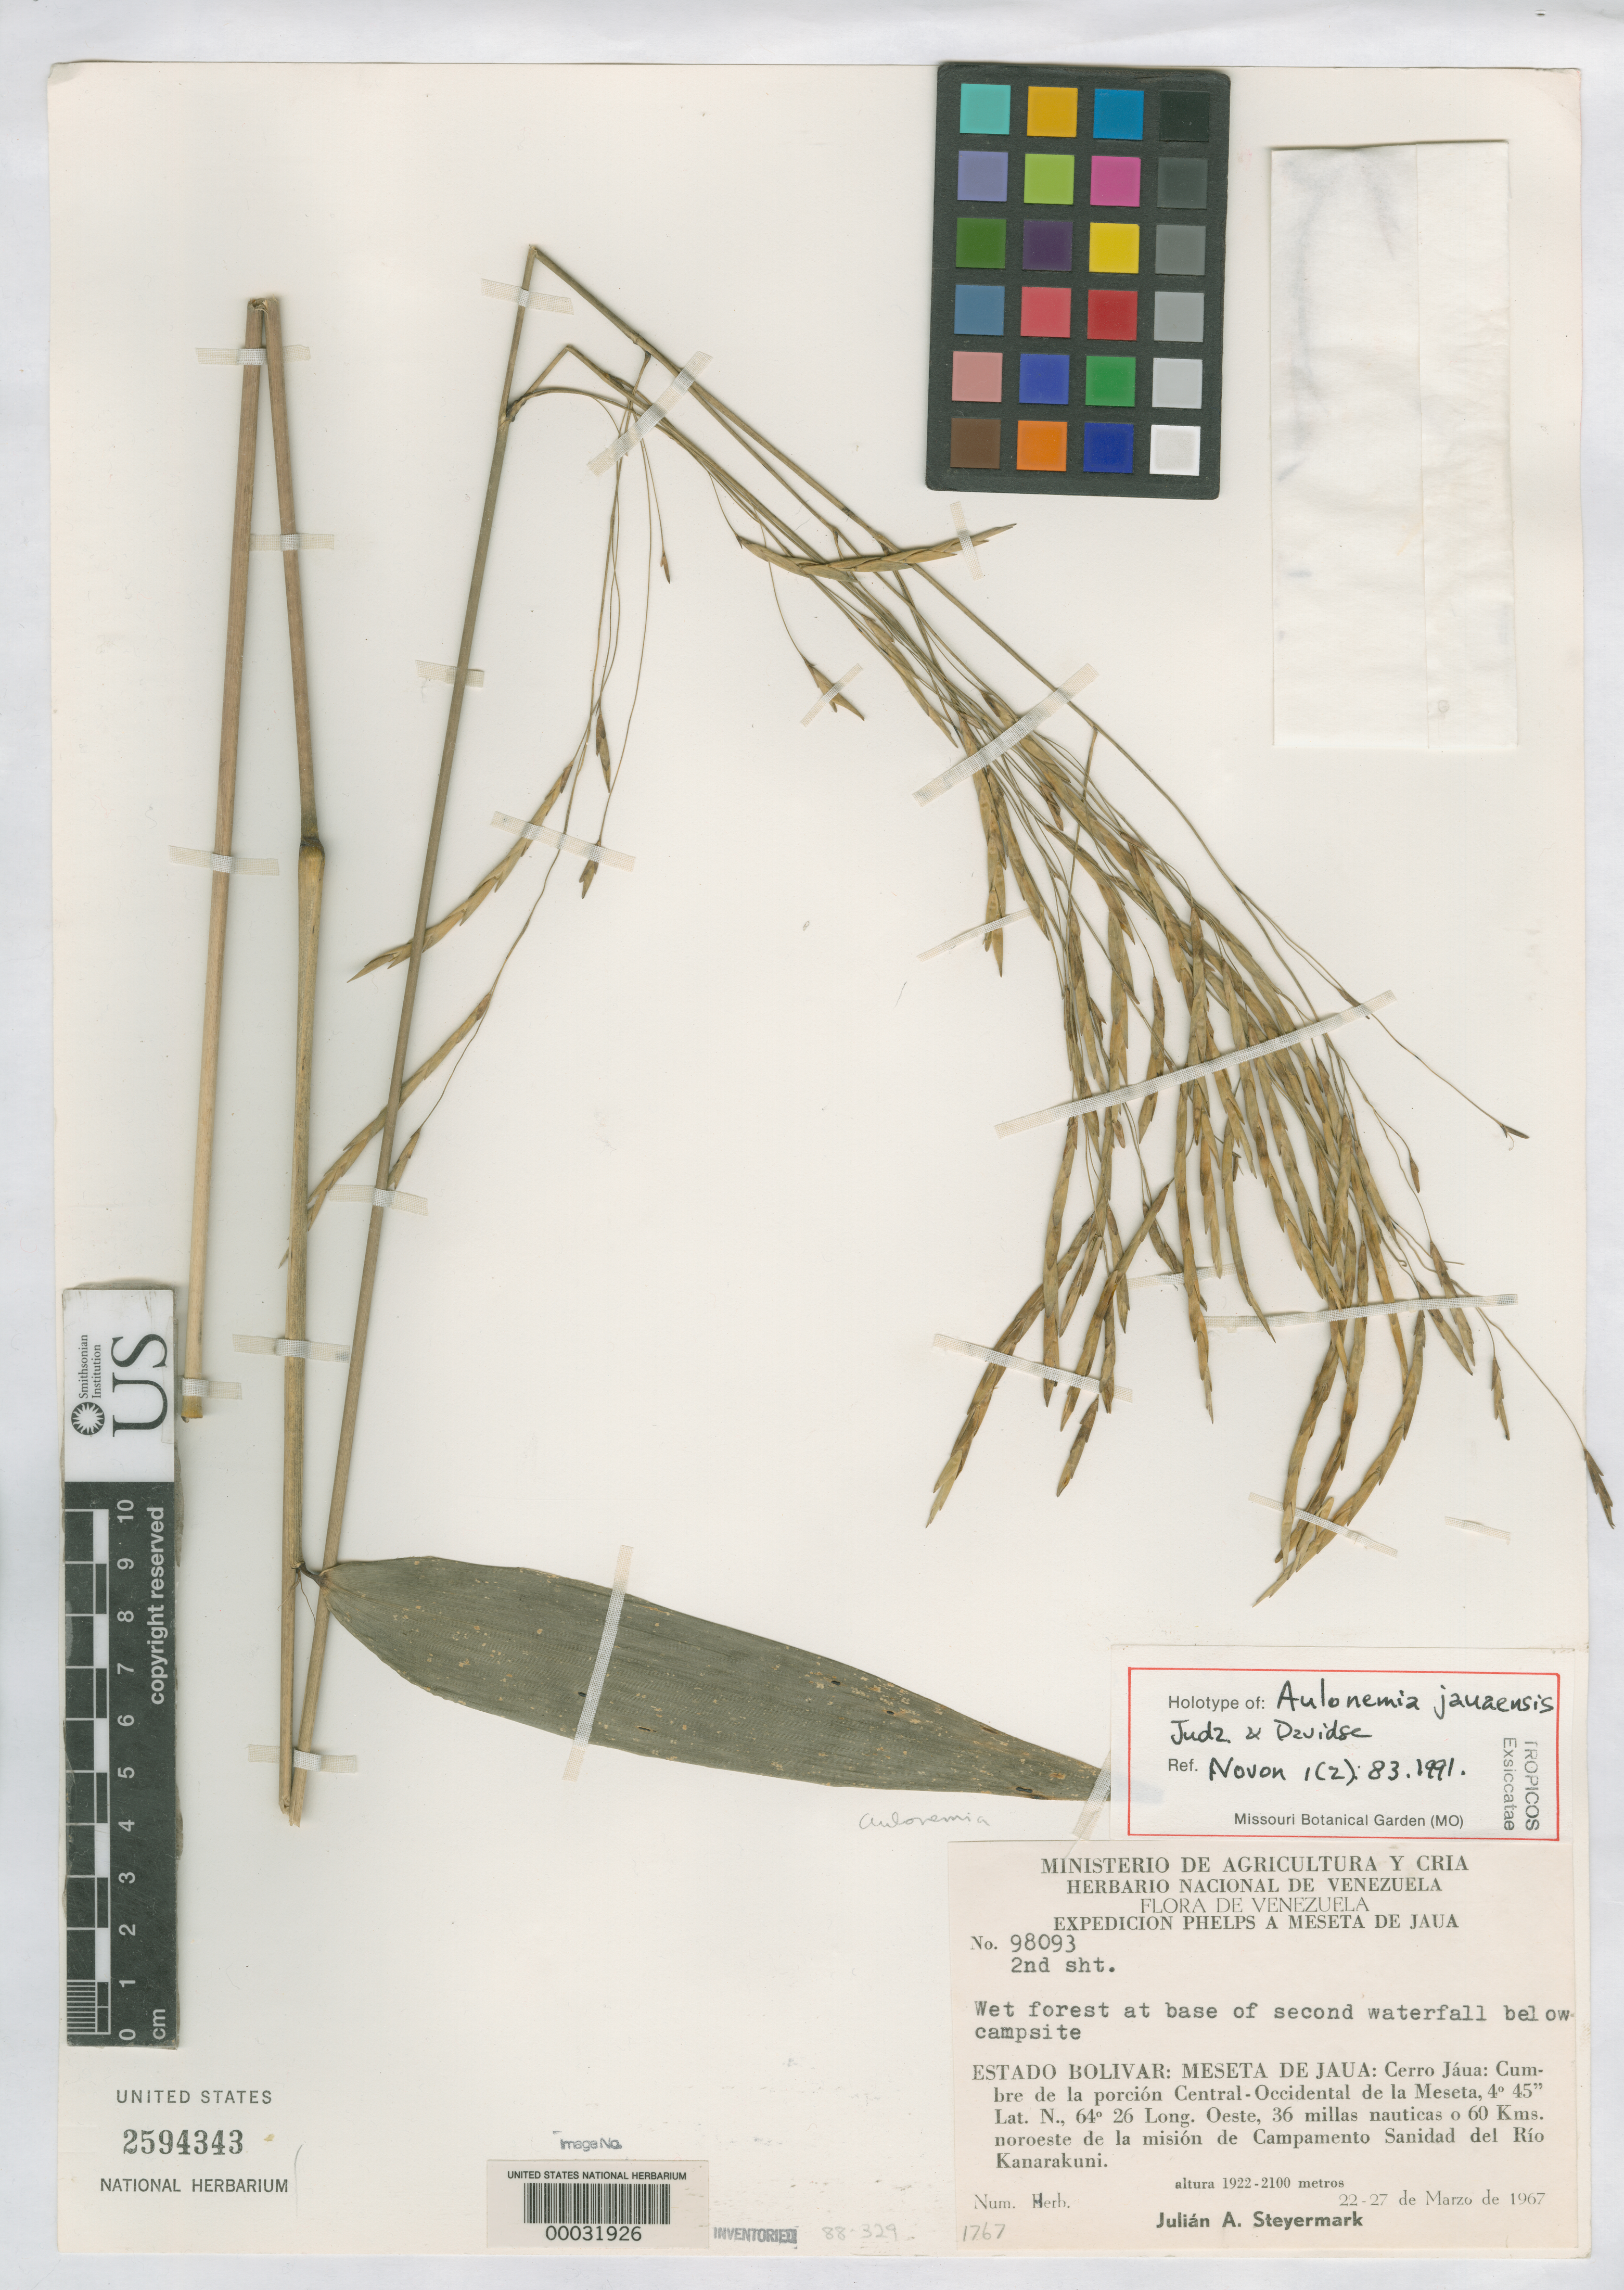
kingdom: Plantae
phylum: Tracheophyta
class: Liliopsida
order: Poales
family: Poaceae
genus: Aulonemia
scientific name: Aulonemia jauaensis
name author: Judz. & Davidse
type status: Holotype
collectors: J. Steyermark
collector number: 98093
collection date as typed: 22 Mar 1967 to 27 Mar 1967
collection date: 1967-03-22/1967-03-27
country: Venezuela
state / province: Bolivar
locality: Meseta de Jaua, Cerro Jaua, cumbre de la porcion central-occidental de la meseta. [Jaua Plateau, Jaua Hill, summit of the central-western portion of the plateau.]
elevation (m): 1922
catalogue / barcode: US 2594343